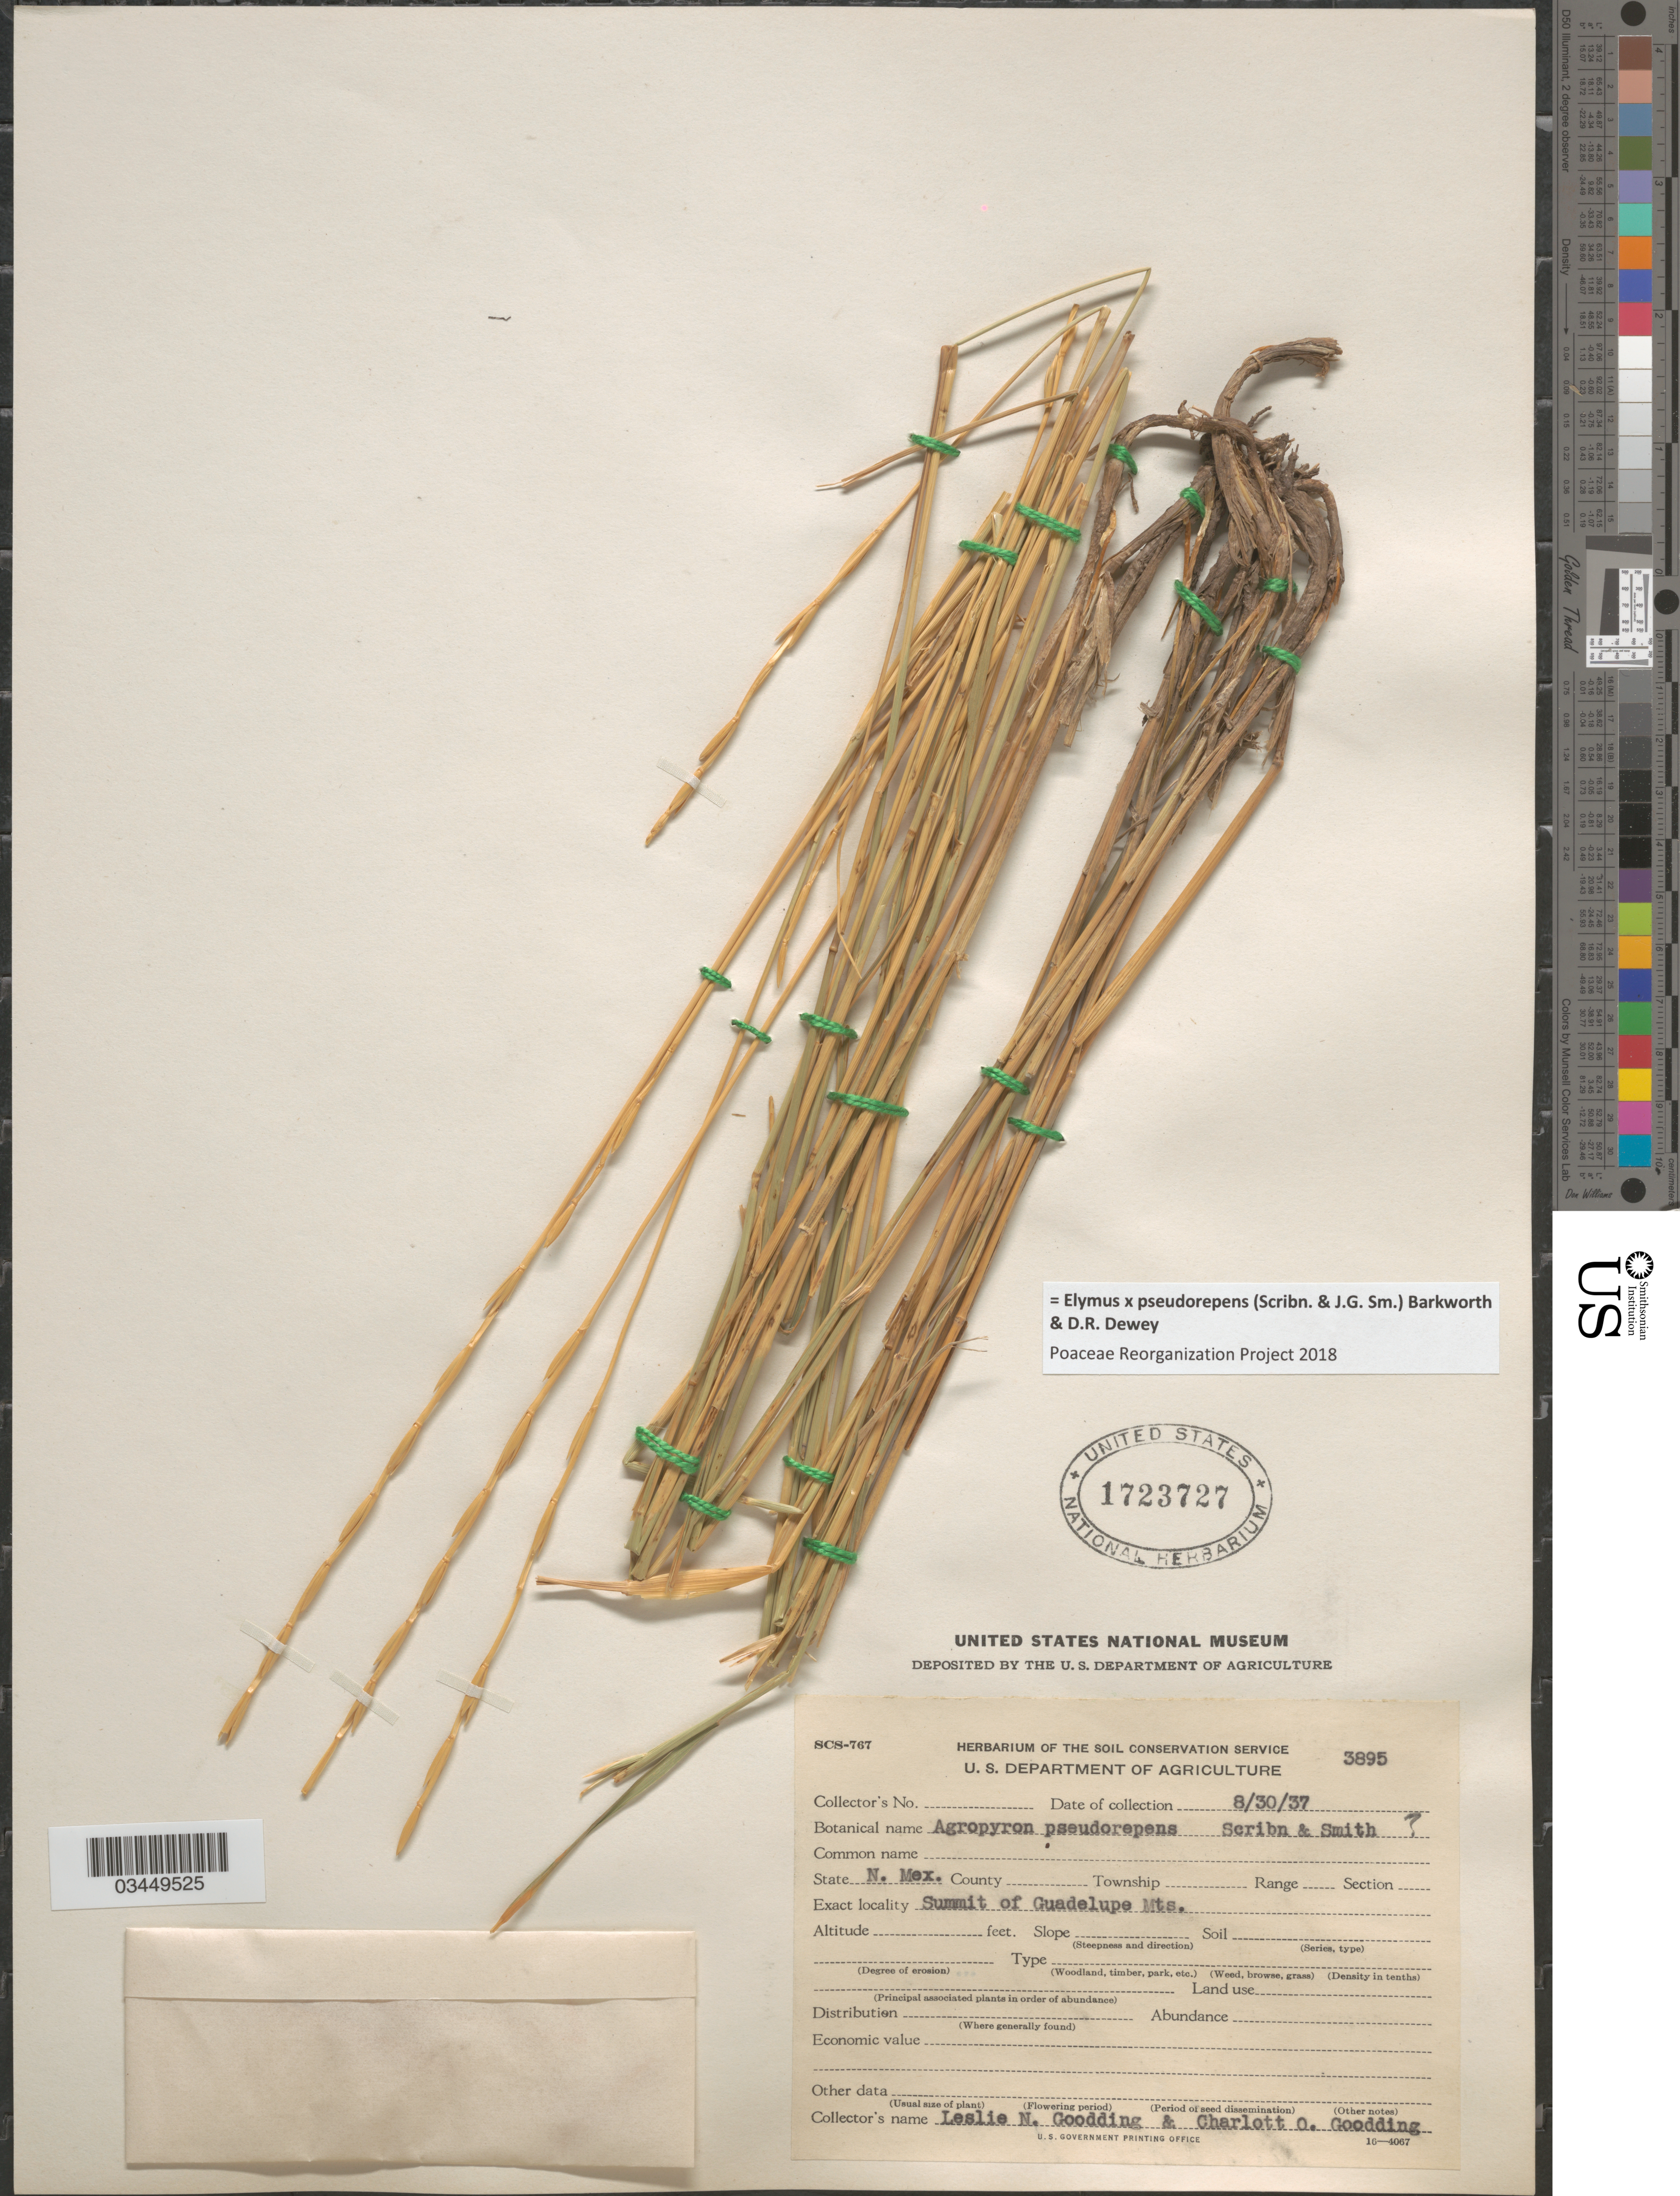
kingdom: Plantae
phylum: Tracheophyta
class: Liliopsida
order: Poales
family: Poaceae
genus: Elymus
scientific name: Elymus x pseudorepens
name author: (Scribn. & J.G. Sm.) Barkworth & Dewey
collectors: L. N. Goodding & C. Goodding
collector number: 3895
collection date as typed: Transcribed d/m/y: 30/8/37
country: United States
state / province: New Mexico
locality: Summit of Guadelupe Mts.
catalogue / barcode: US 1723727